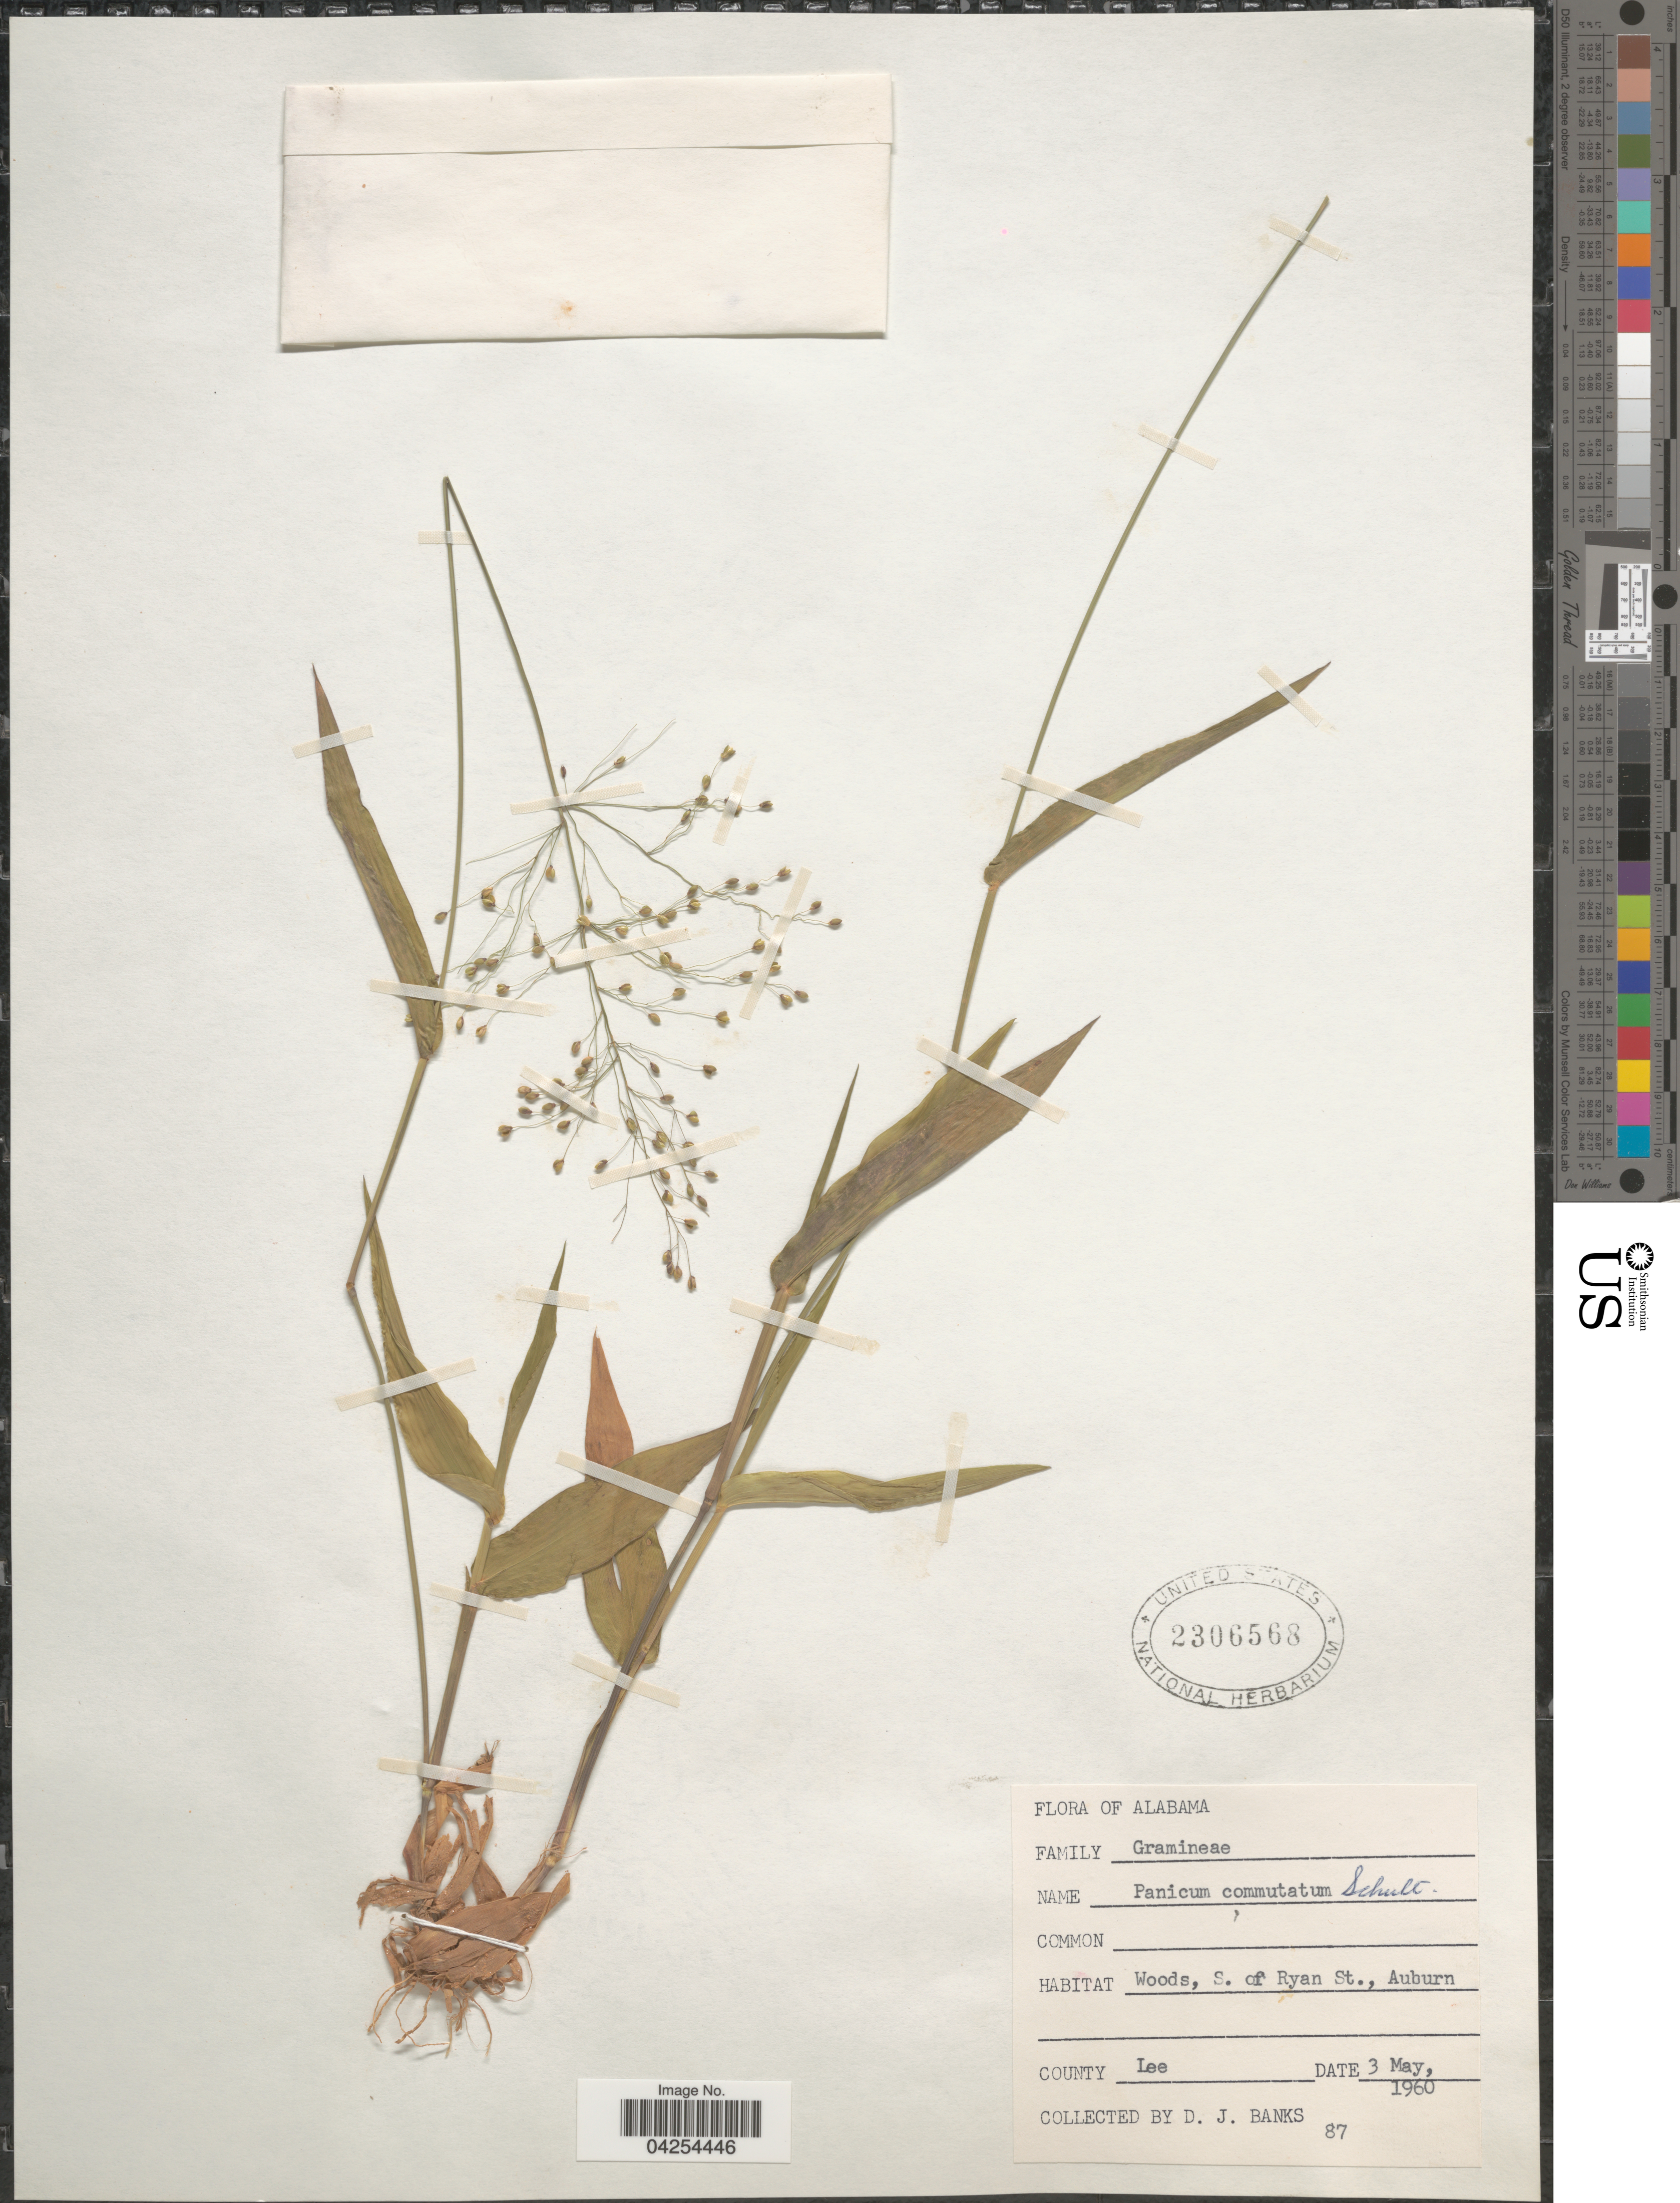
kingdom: Plantae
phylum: Tracheophyta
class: Liliopsida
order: Poales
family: Poaceae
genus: Dichanthelium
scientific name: Dichanthelium commutatum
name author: (Schult.) Gould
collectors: D. J. Banks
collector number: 87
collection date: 1960-05-03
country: United States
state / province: Alabama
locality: Woods, S. of Ryan St., Auburn. County Lee.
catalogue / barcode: US 2306568